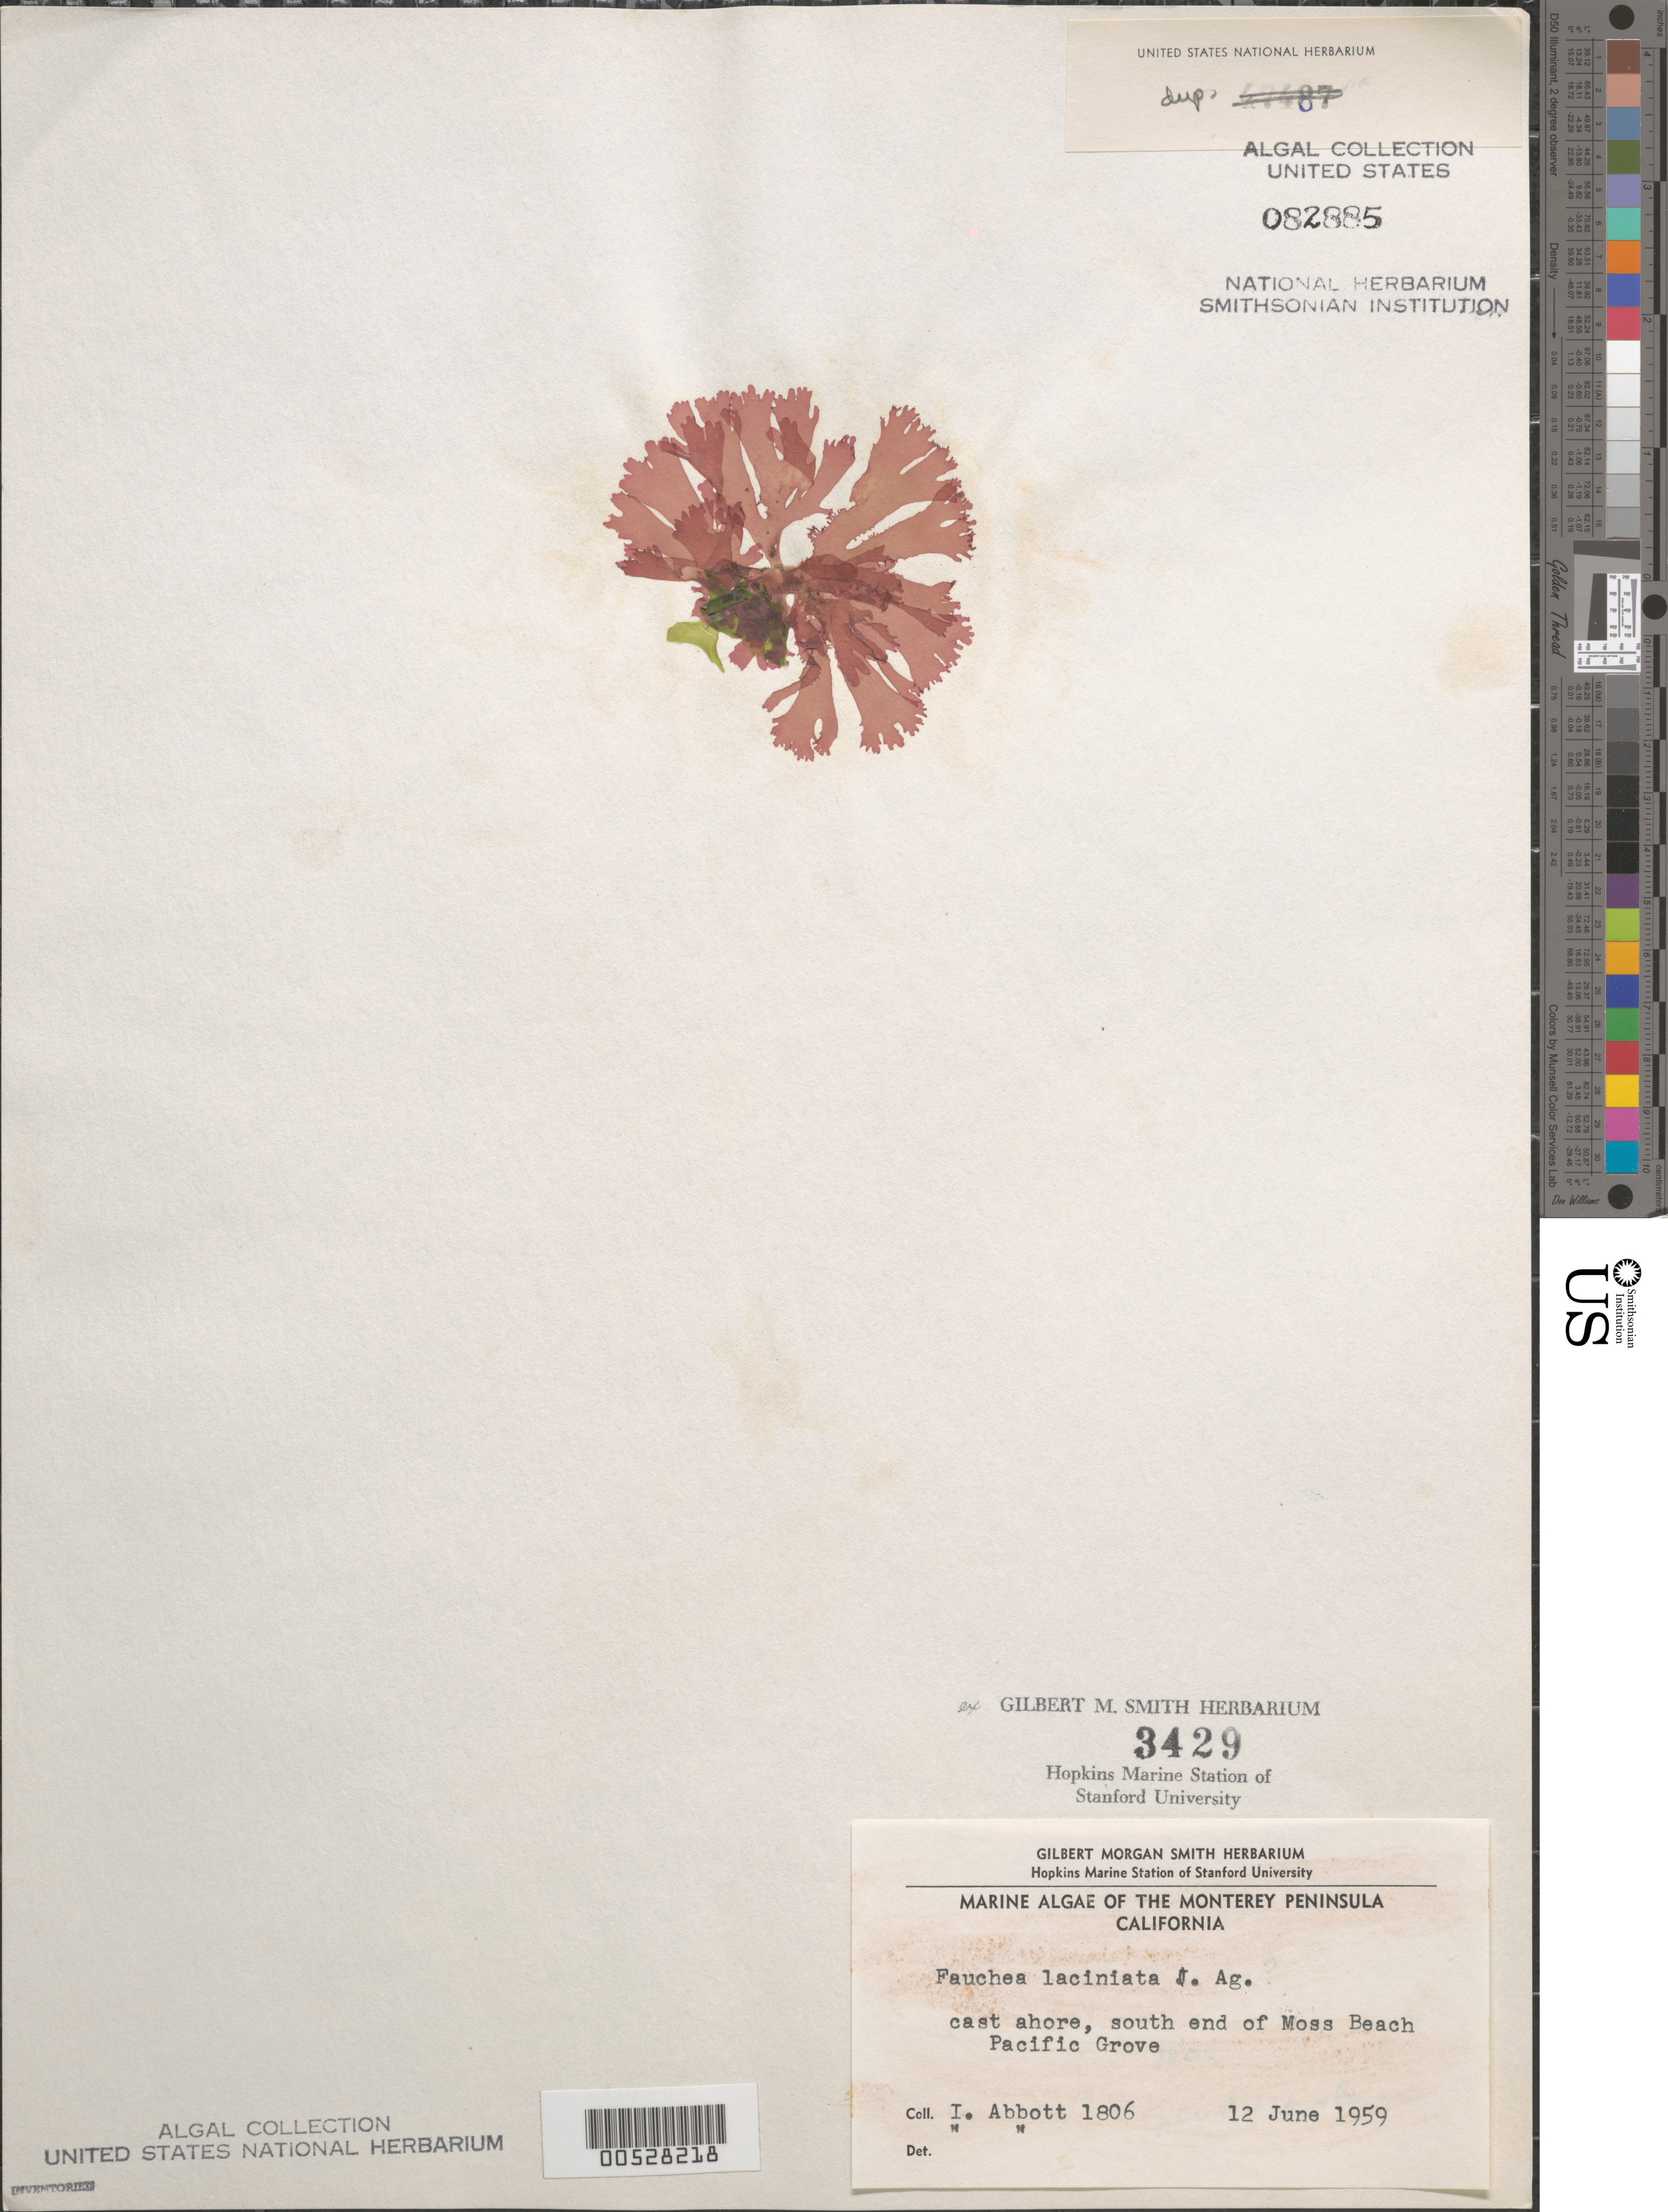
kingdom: Plantae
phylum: Rhodophyta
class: Florideophyceae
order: Rhodymeniales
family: Faucheaceae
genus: Gloiocladia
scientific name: Gloiocladia laciniata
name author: (J. Agardh) Rodríguez-Prieto & N. Sánchez in Rodríguez-Prieto et al.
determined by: Algae name updating Project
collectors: I. A. Abbott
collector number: IAA 1806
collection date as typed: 12 Jun 1959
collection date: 1959-06-12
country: United States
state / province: California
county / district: Monterey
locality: Moss Beach, Pacific Grove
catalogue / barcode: US 82885